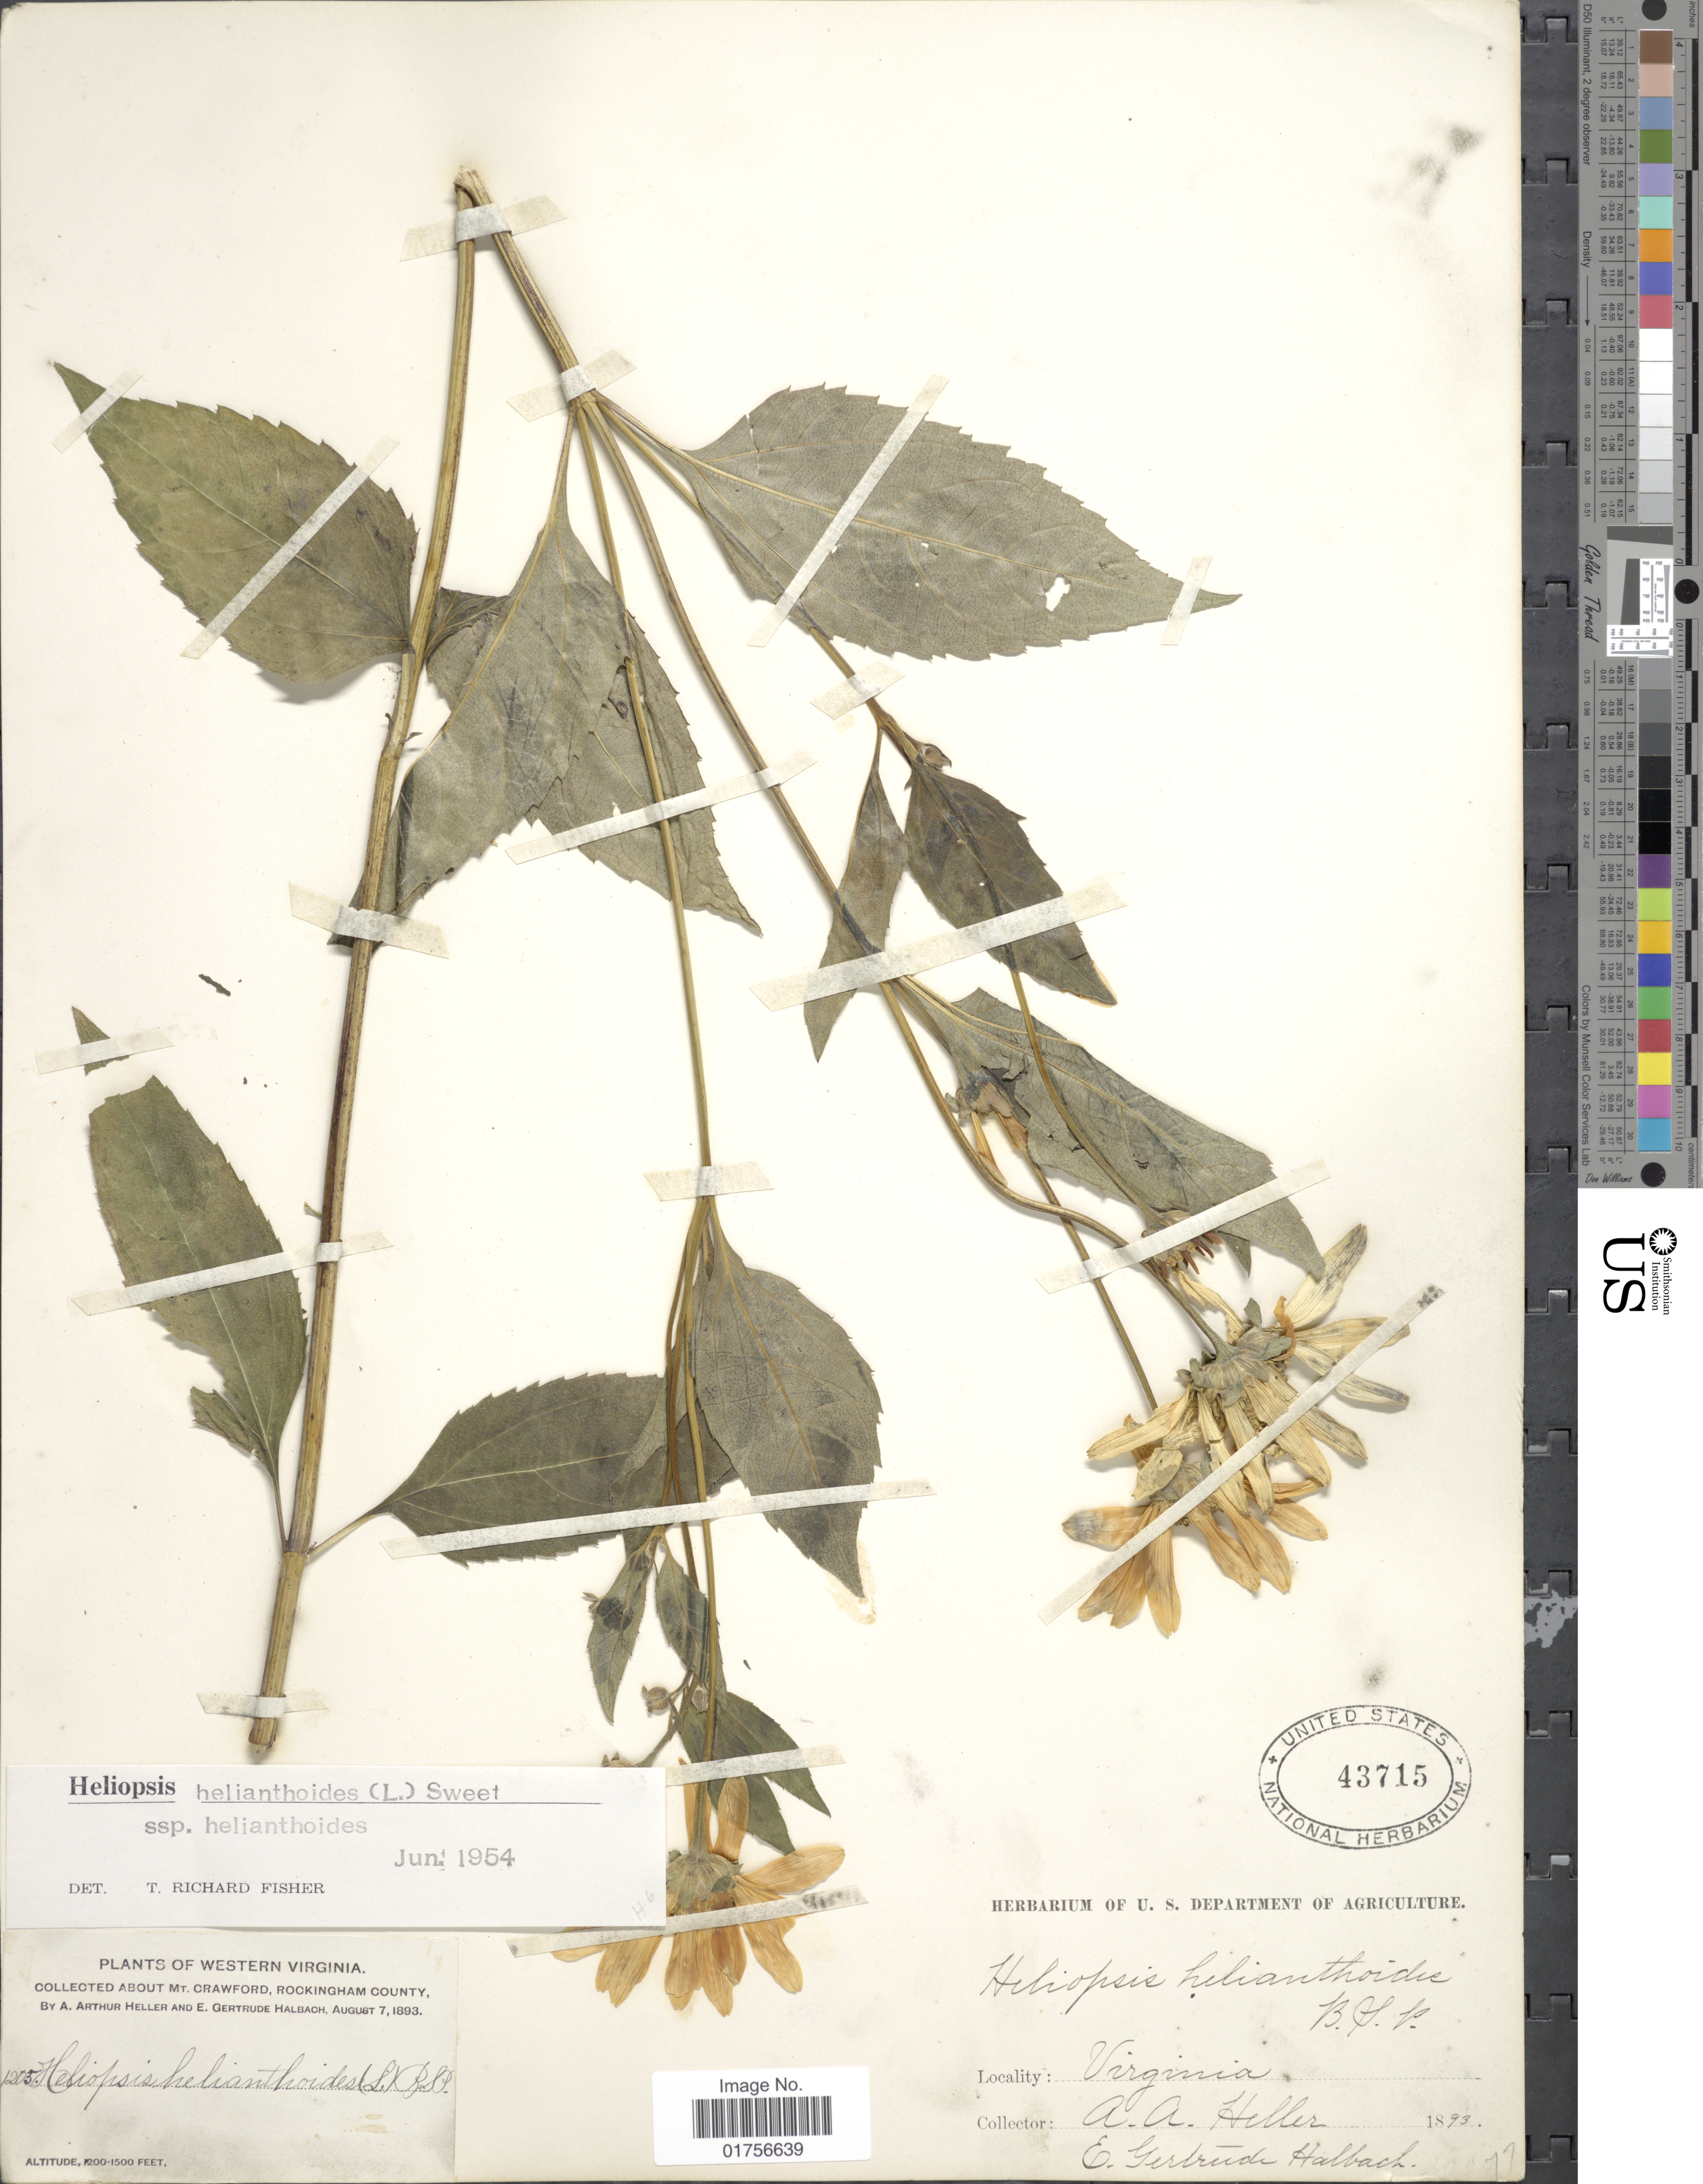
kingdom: Plantae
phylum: Tracheophyta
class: Magnoliopsida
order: Asterales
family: Asteraceae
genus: Heliopsis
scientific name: Heliopsis helianthoides subsp. helianthoides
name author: (L.) Sweet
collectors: A. A. Heller & E. G. Halbach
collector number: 1205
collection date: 1893-08-07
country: United States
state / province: Virginia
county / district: Rockingham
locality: Western Virginia, About Mt. Crawford, Rockingham County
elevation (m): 366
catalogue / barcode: US 43715